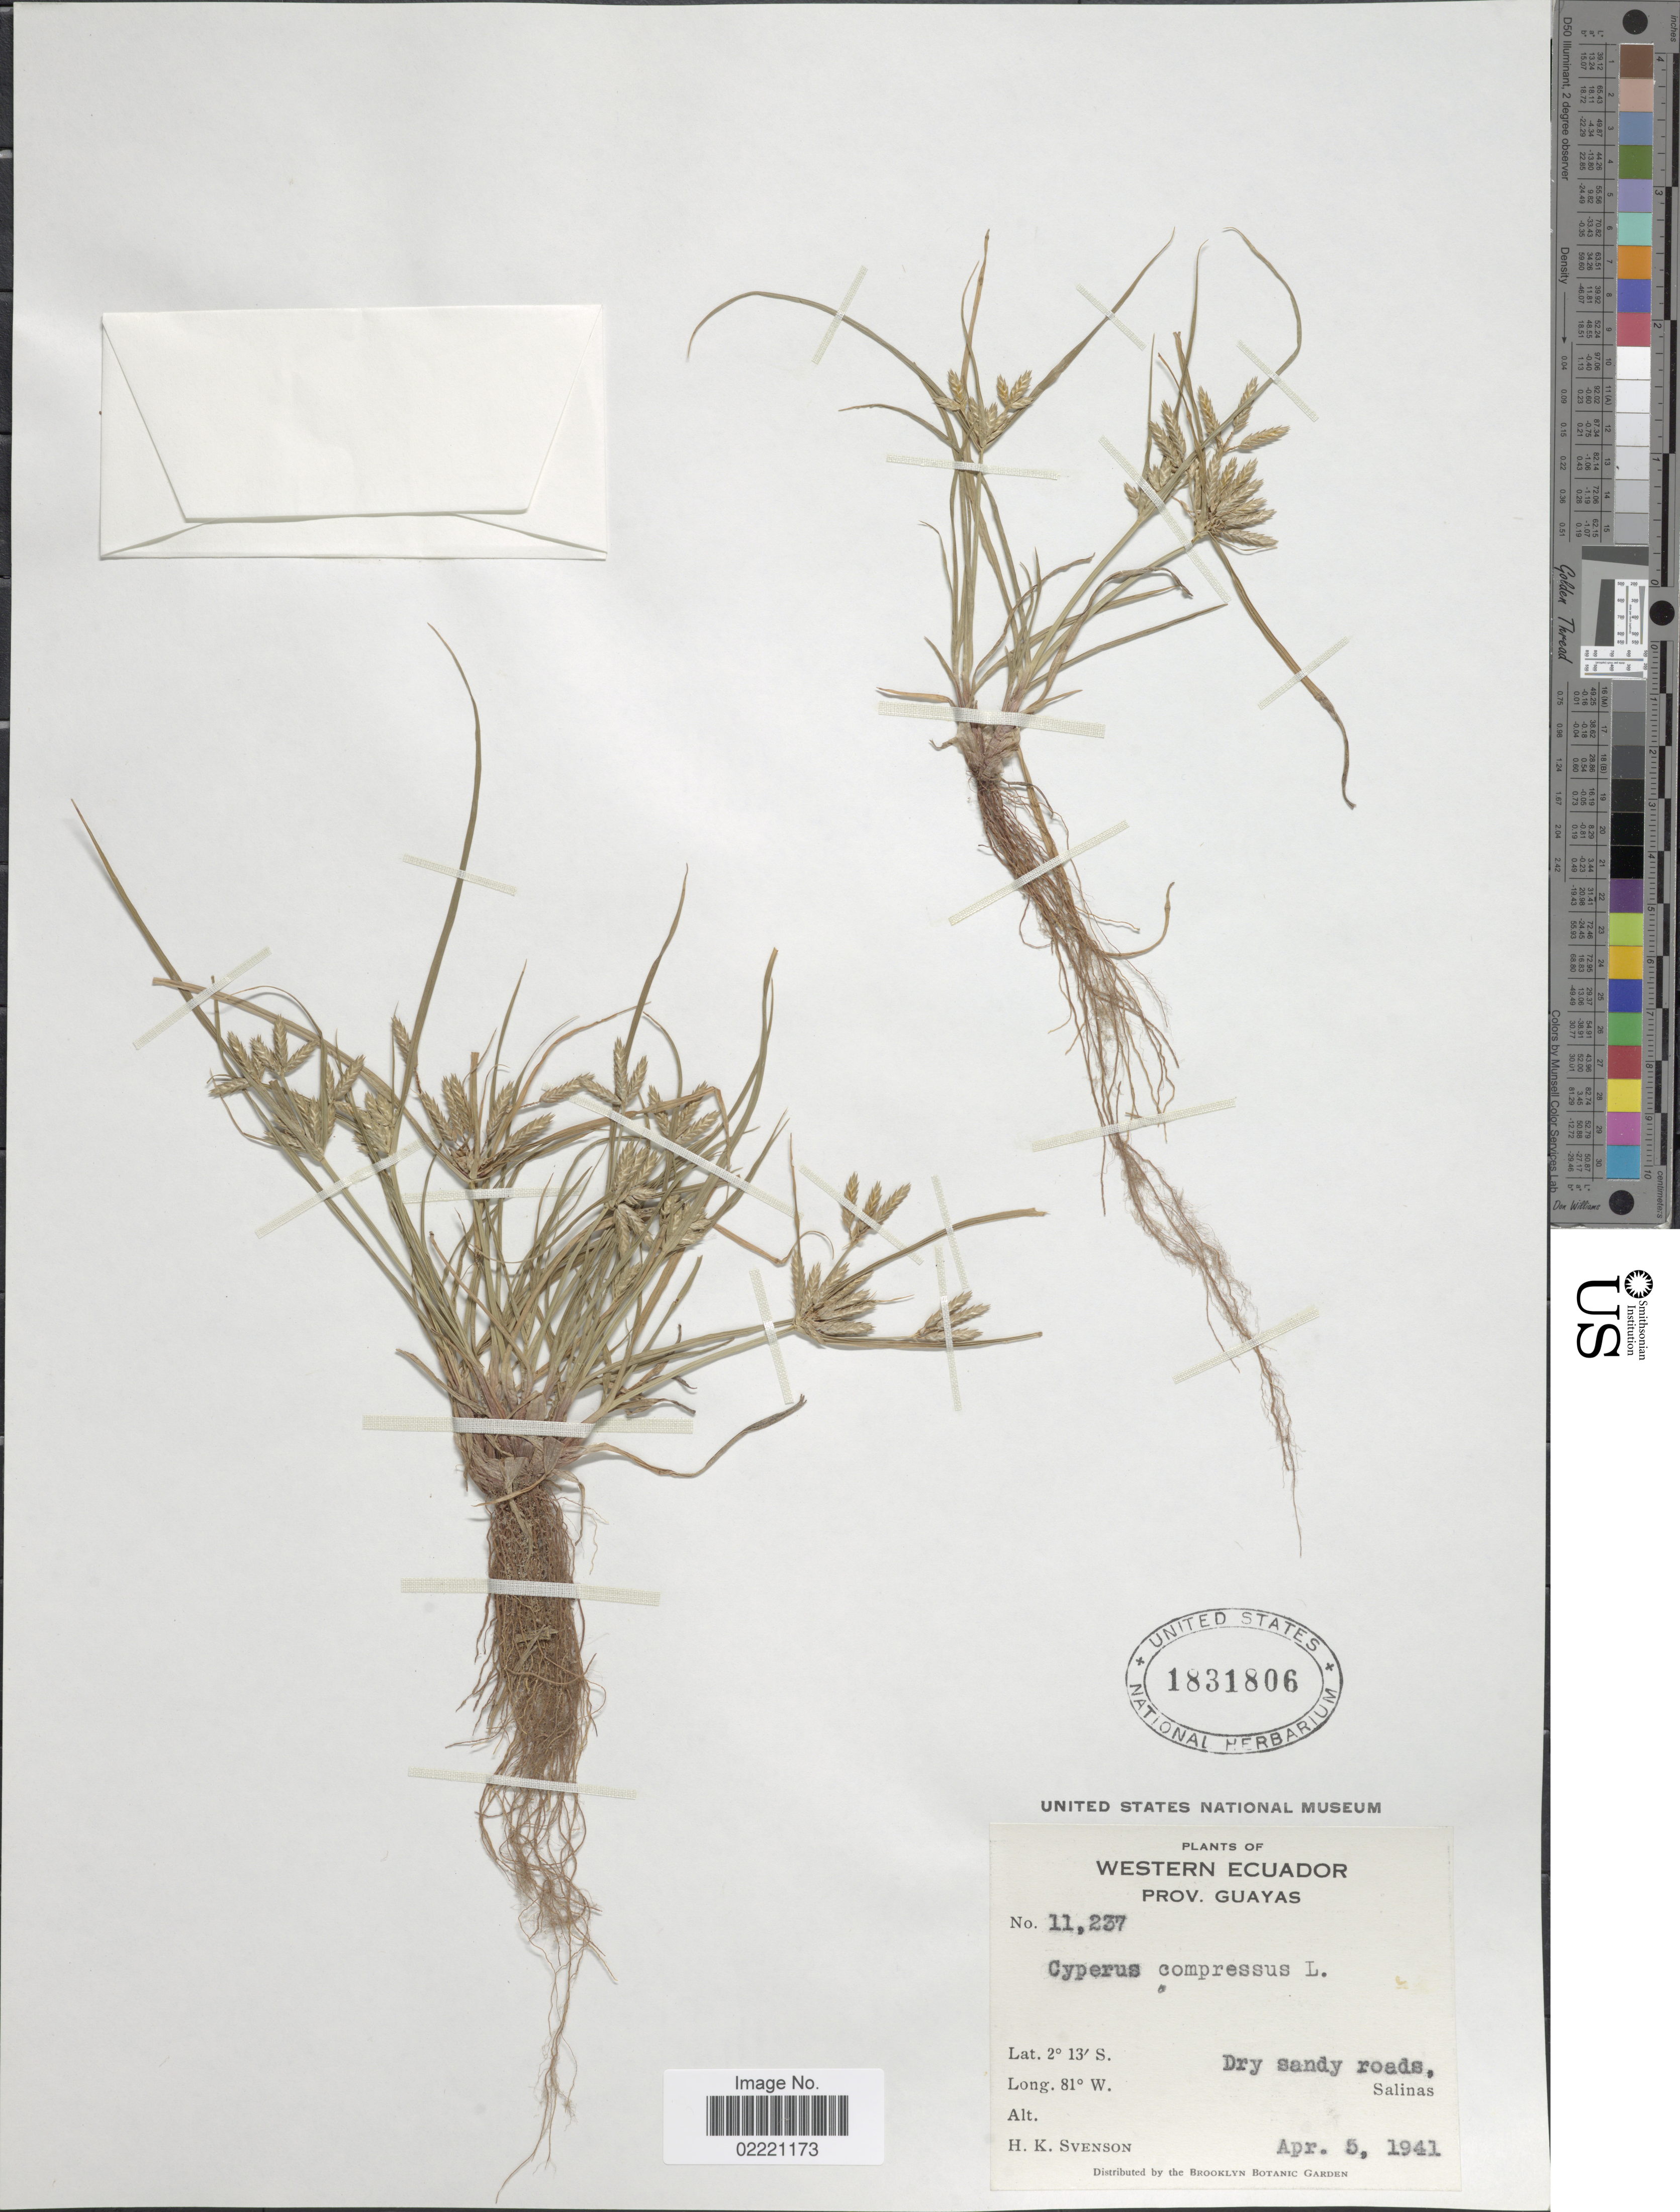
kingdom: Plantae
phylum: Tracheophyta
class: Liliopsida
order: Poales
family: Cyperaceae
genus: Cyperus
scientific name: Cyperus compressus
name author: L.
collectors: H. K. Svenson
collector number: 11237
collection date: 1941-04-05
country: Ecuador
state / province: Guayas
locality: Western Ecuador, dry sandy road, Salinas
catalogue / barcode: US 1831806